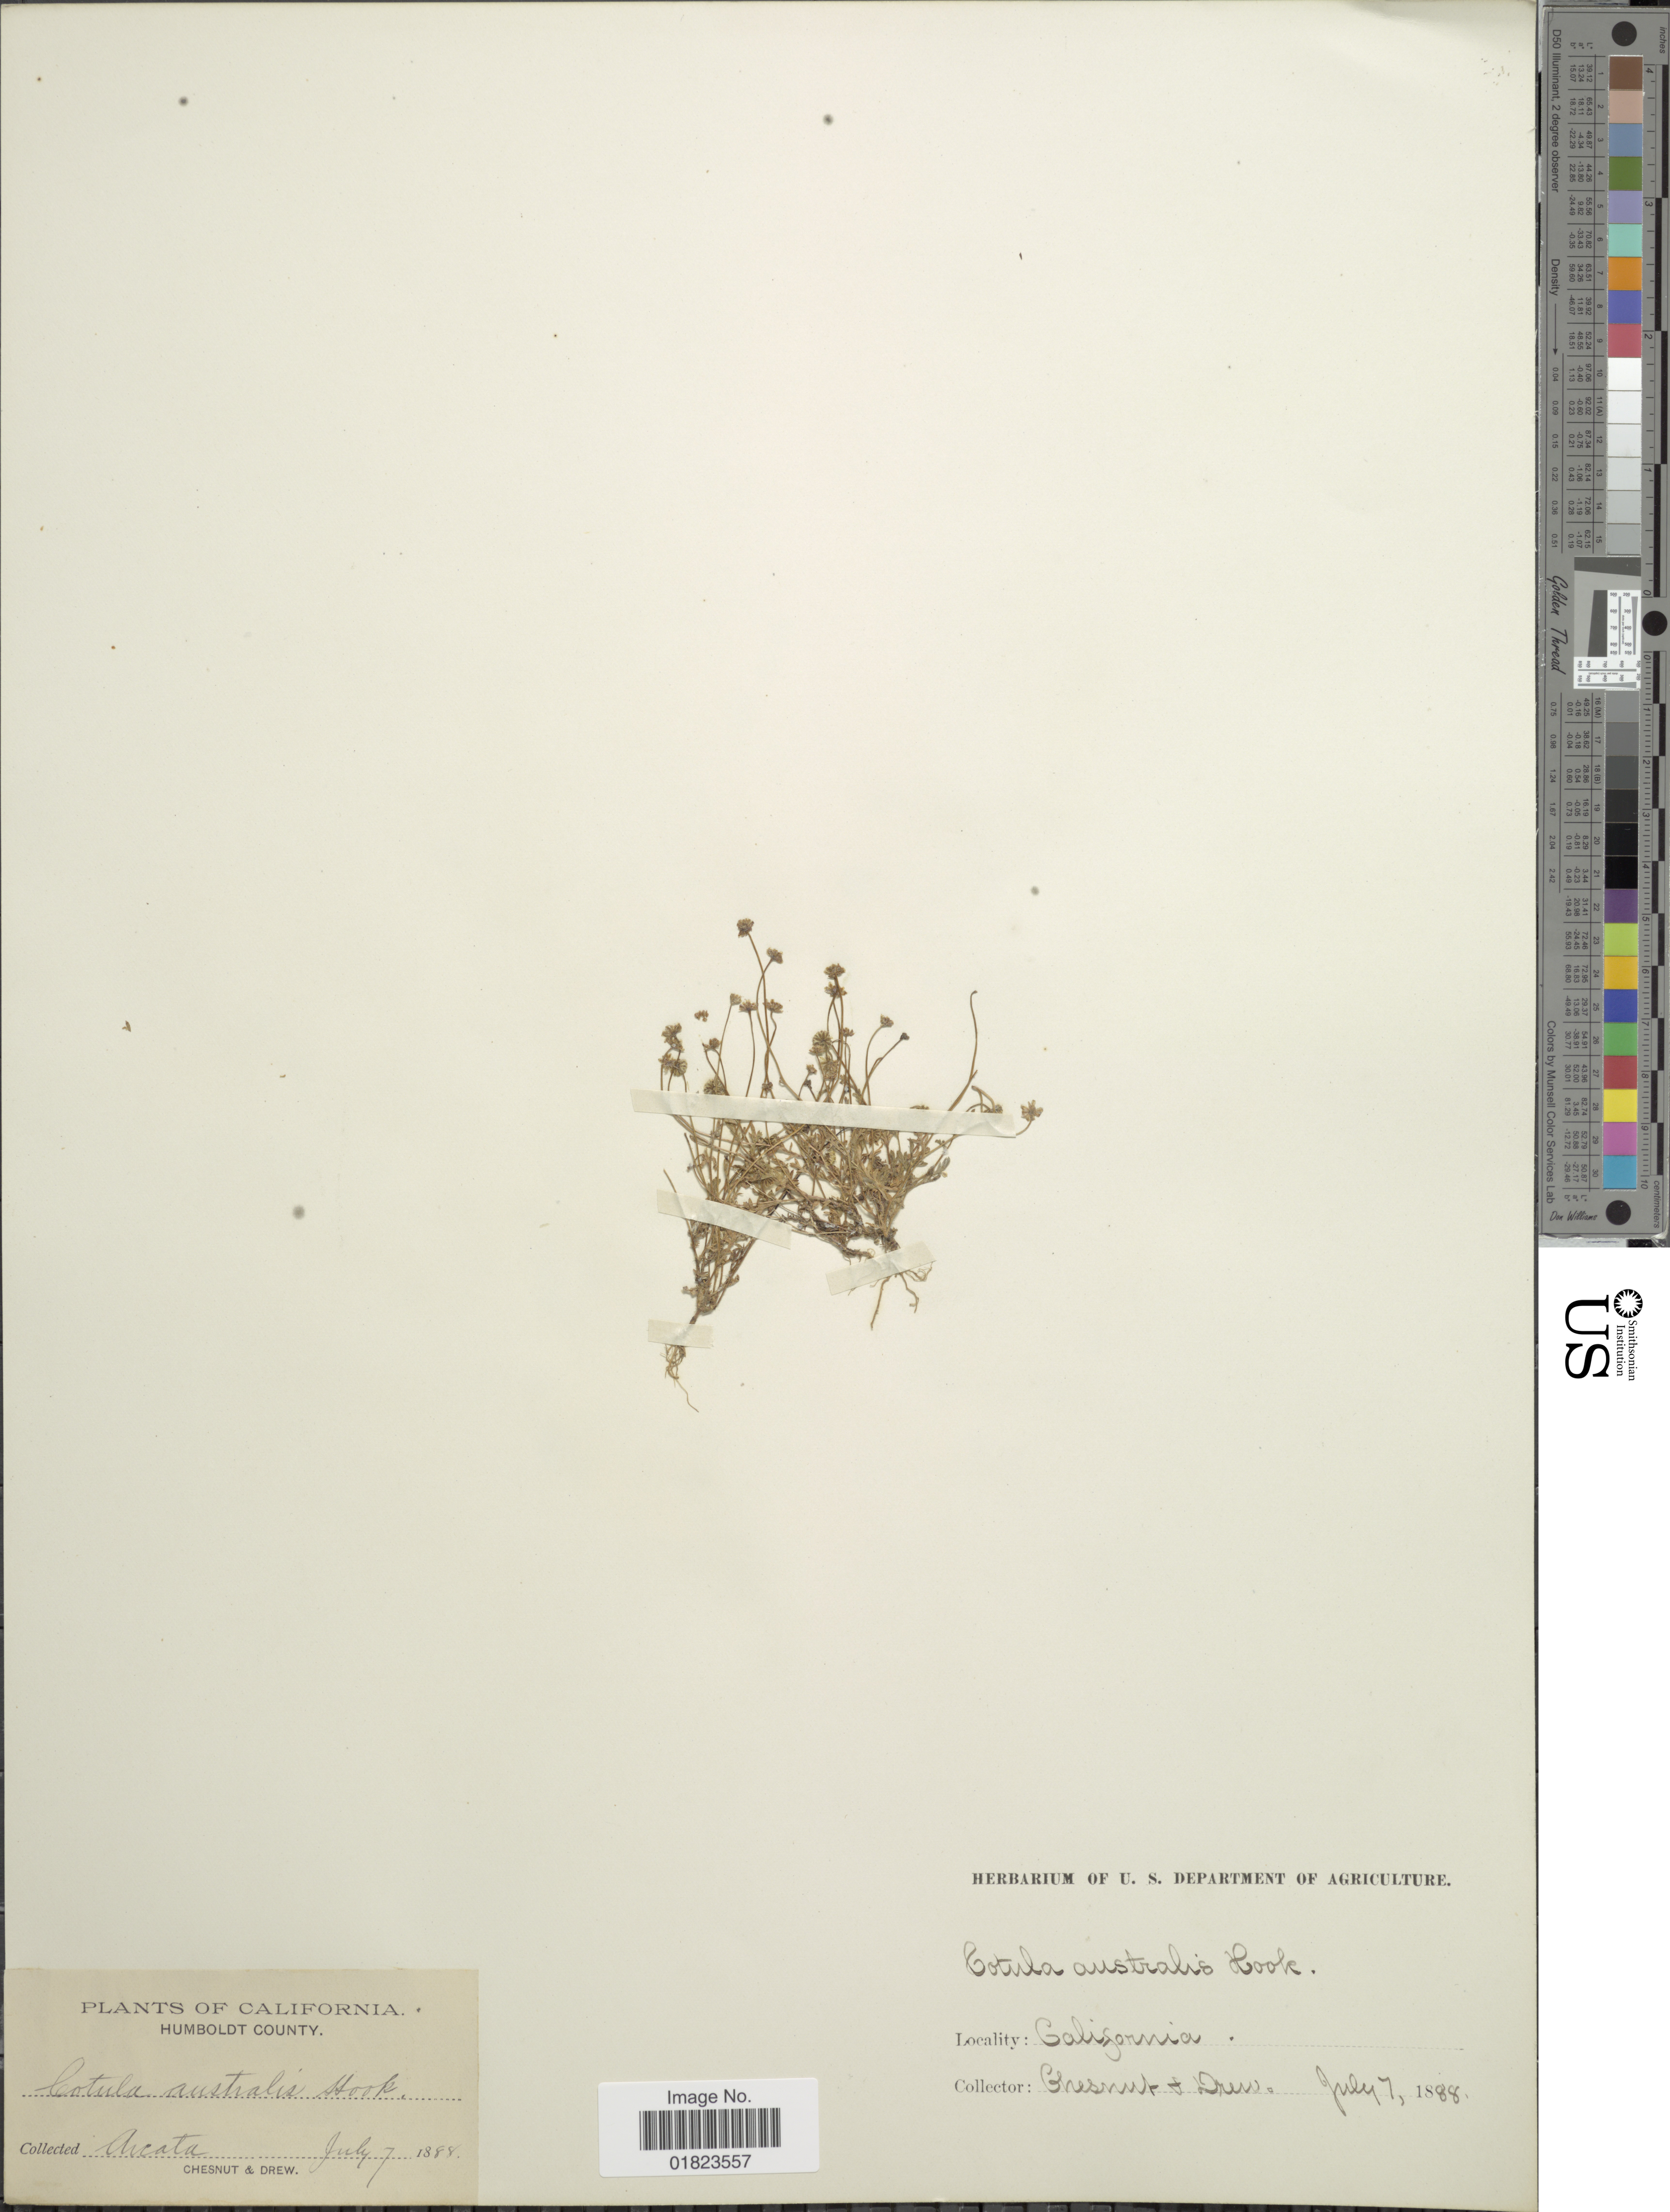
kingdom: Plantae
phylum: Tracheophyta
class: Magnoliopsida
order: Asterales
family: Asteraceae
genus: Cotula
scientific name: Cotula australis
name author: (Sieber ex Spreng.) Hook. f.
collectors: Chesnut & Drew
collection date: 1888-07-07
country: United States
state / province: California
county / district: Humboldt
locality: Arcata, California. Humboldt County.